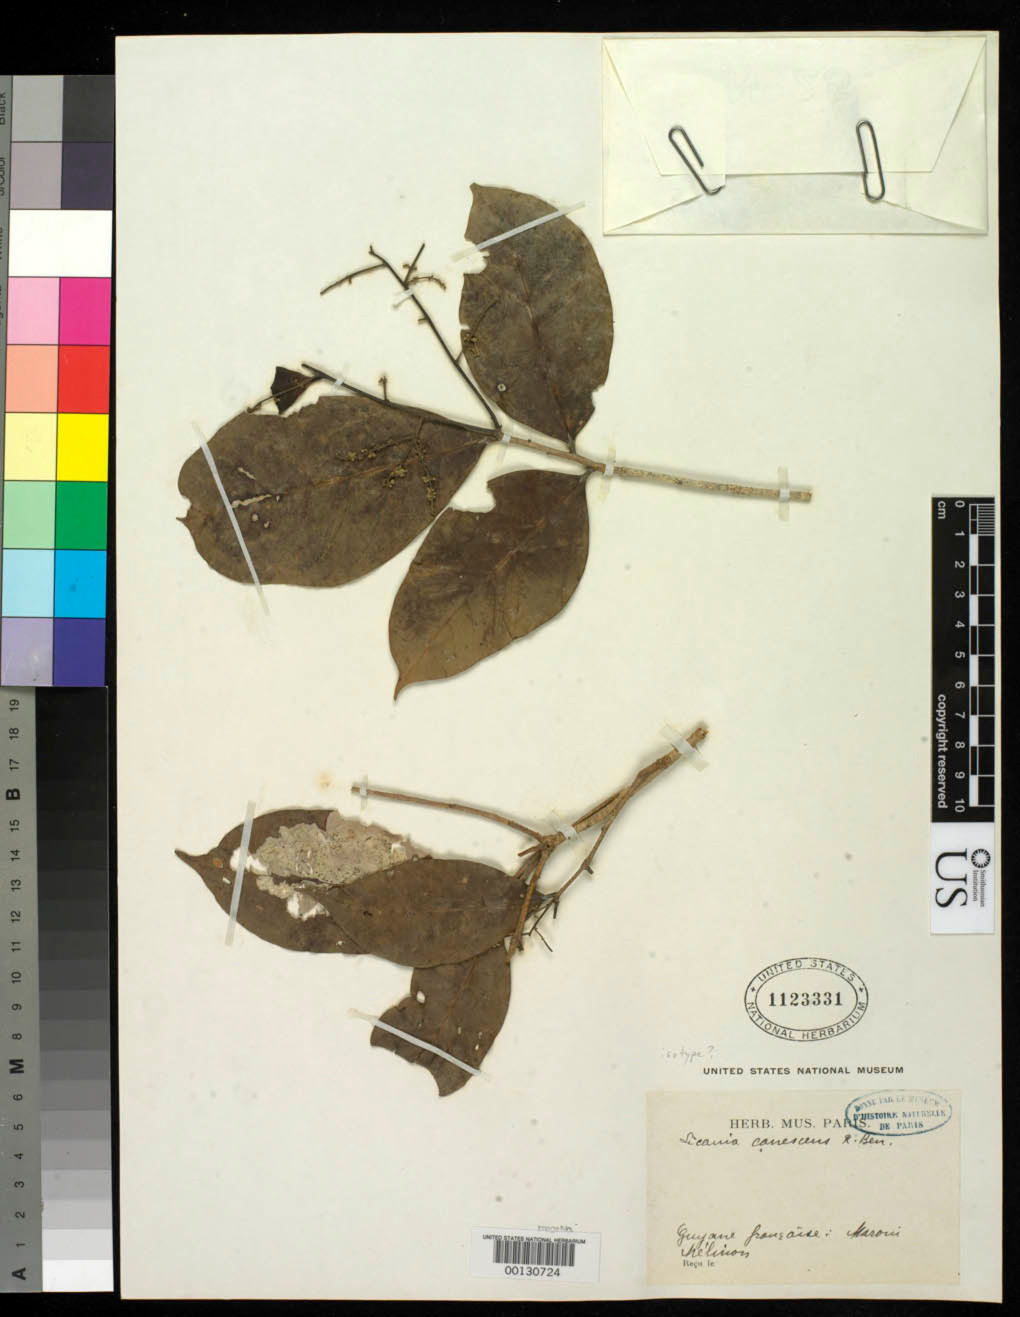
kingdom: Plantae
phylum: Tracheophyta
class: Magnoliopsida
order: Malpighiales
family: Chrysobalanaceae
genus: Licania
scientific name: Licania canescens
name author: Benoist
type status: Isolectotype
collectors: M. Melinon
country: French Guiana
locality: Maroni.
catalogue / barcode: US 1123331